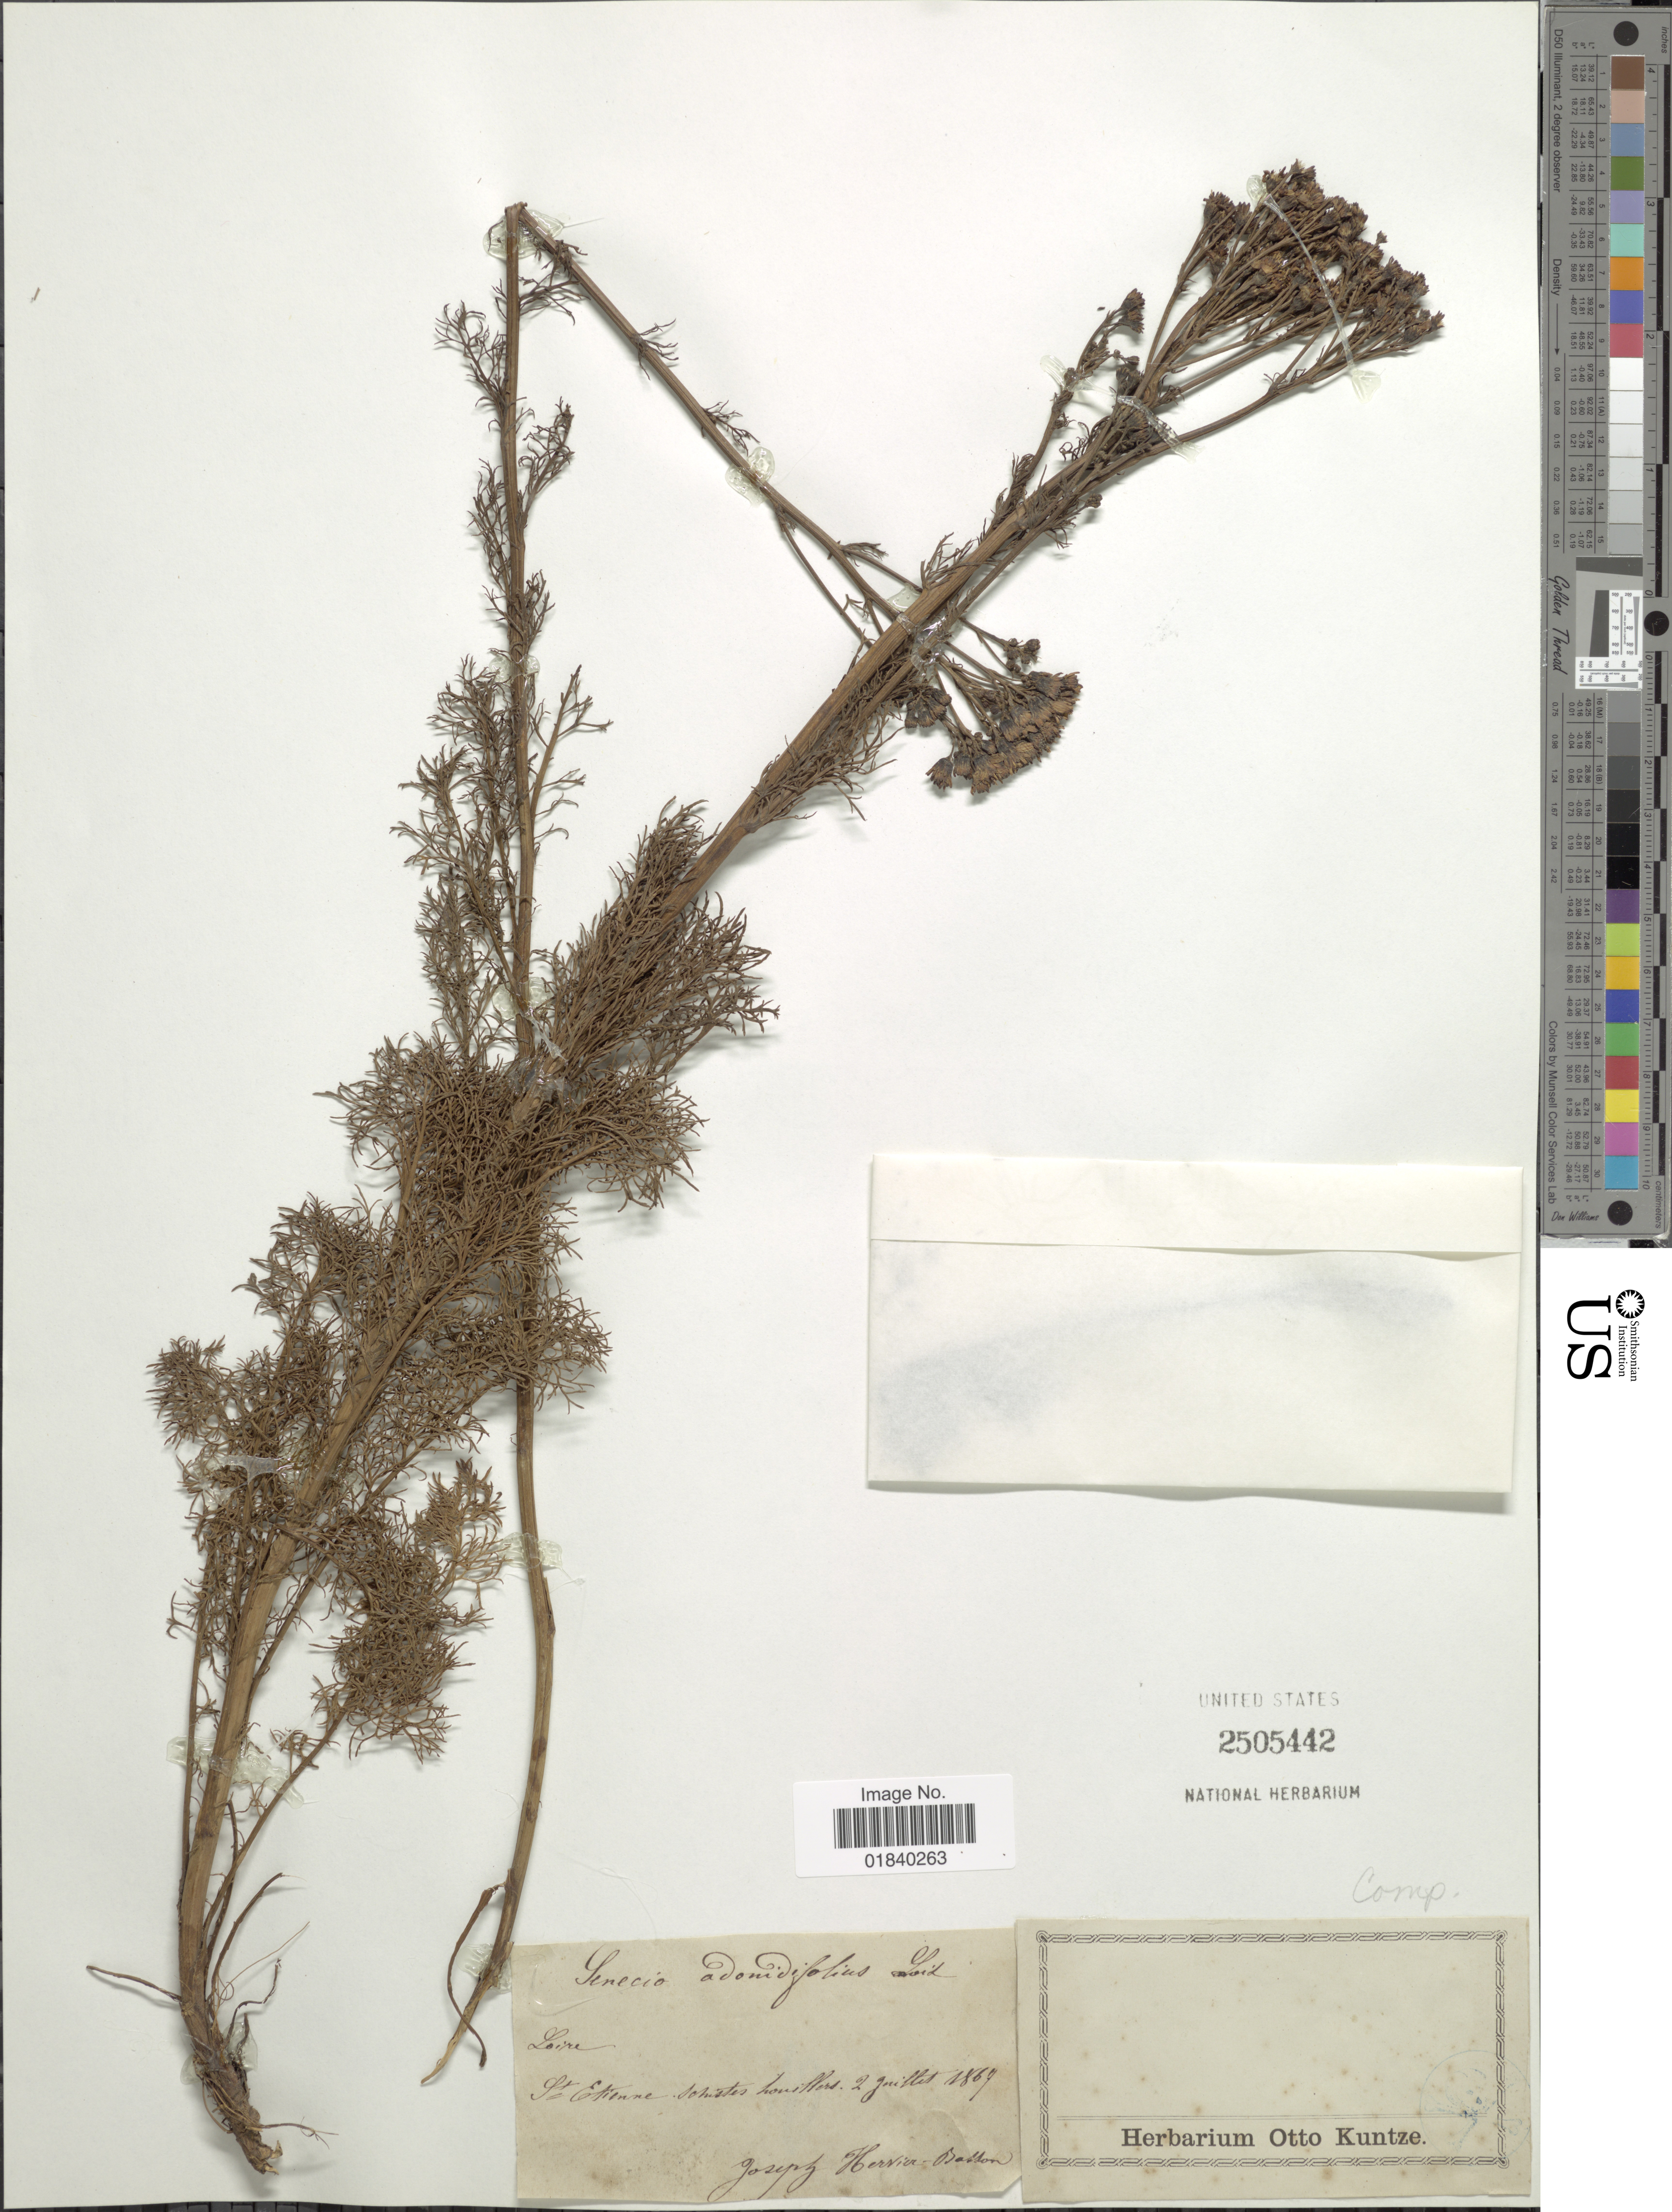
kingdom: Plantae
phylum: Tracheophyta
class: Magnoliopsida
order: Asterales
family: Asteraceae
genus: Jacobaea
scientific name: Jacobaea adonidifolia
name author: (Loisel.) Pelser & Veldkamp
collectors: J. Hervier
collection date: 1869-07-02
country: France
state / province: Pays de la Loire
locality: Loire. St. Etienne Somistes homillers.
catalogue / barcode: US 2505442